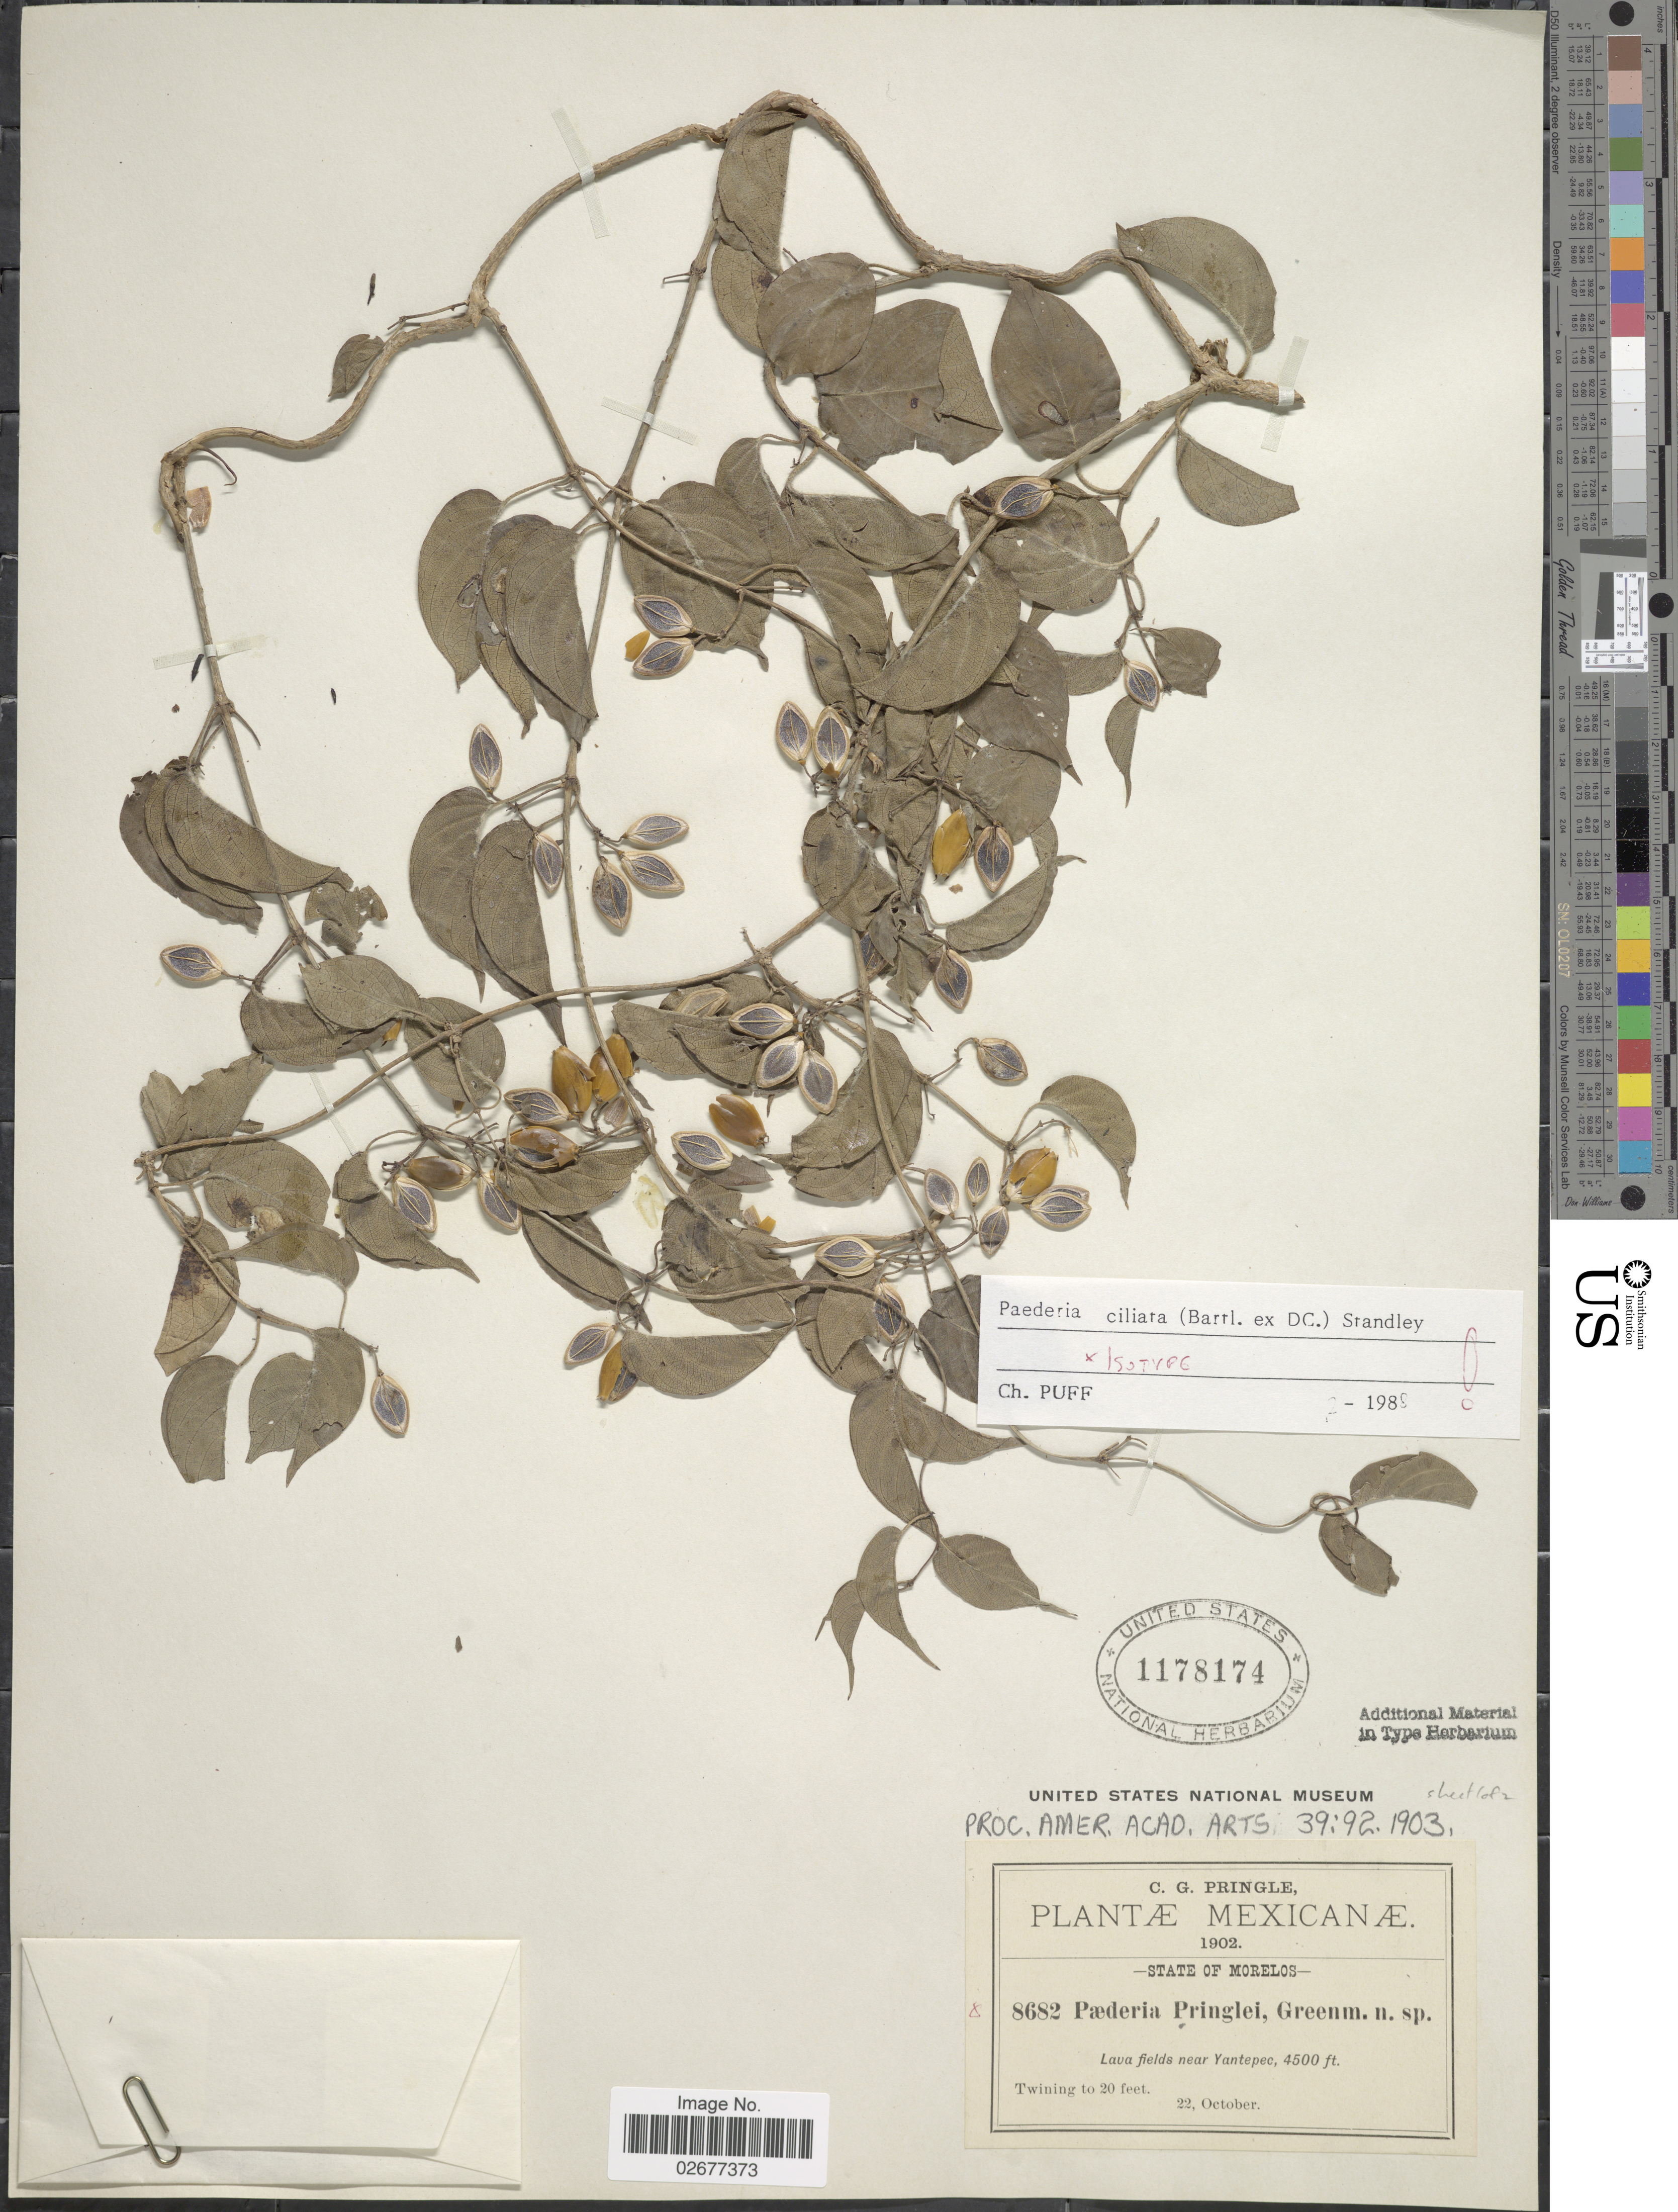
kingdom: Plantae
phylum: Tracheophyta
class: Magnoliopsida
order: Gentianales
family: Rubiaceae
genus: Paederia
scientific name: Paederia ciliata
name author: (Bartl. ex DC.) Standl.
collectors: C. G. Pringle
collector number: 8682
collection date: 1902-10-22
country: Mexico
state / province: Morelos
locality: State of Morelos, Lava fields near Yantepec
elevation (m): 1372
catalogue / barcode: US 1178174